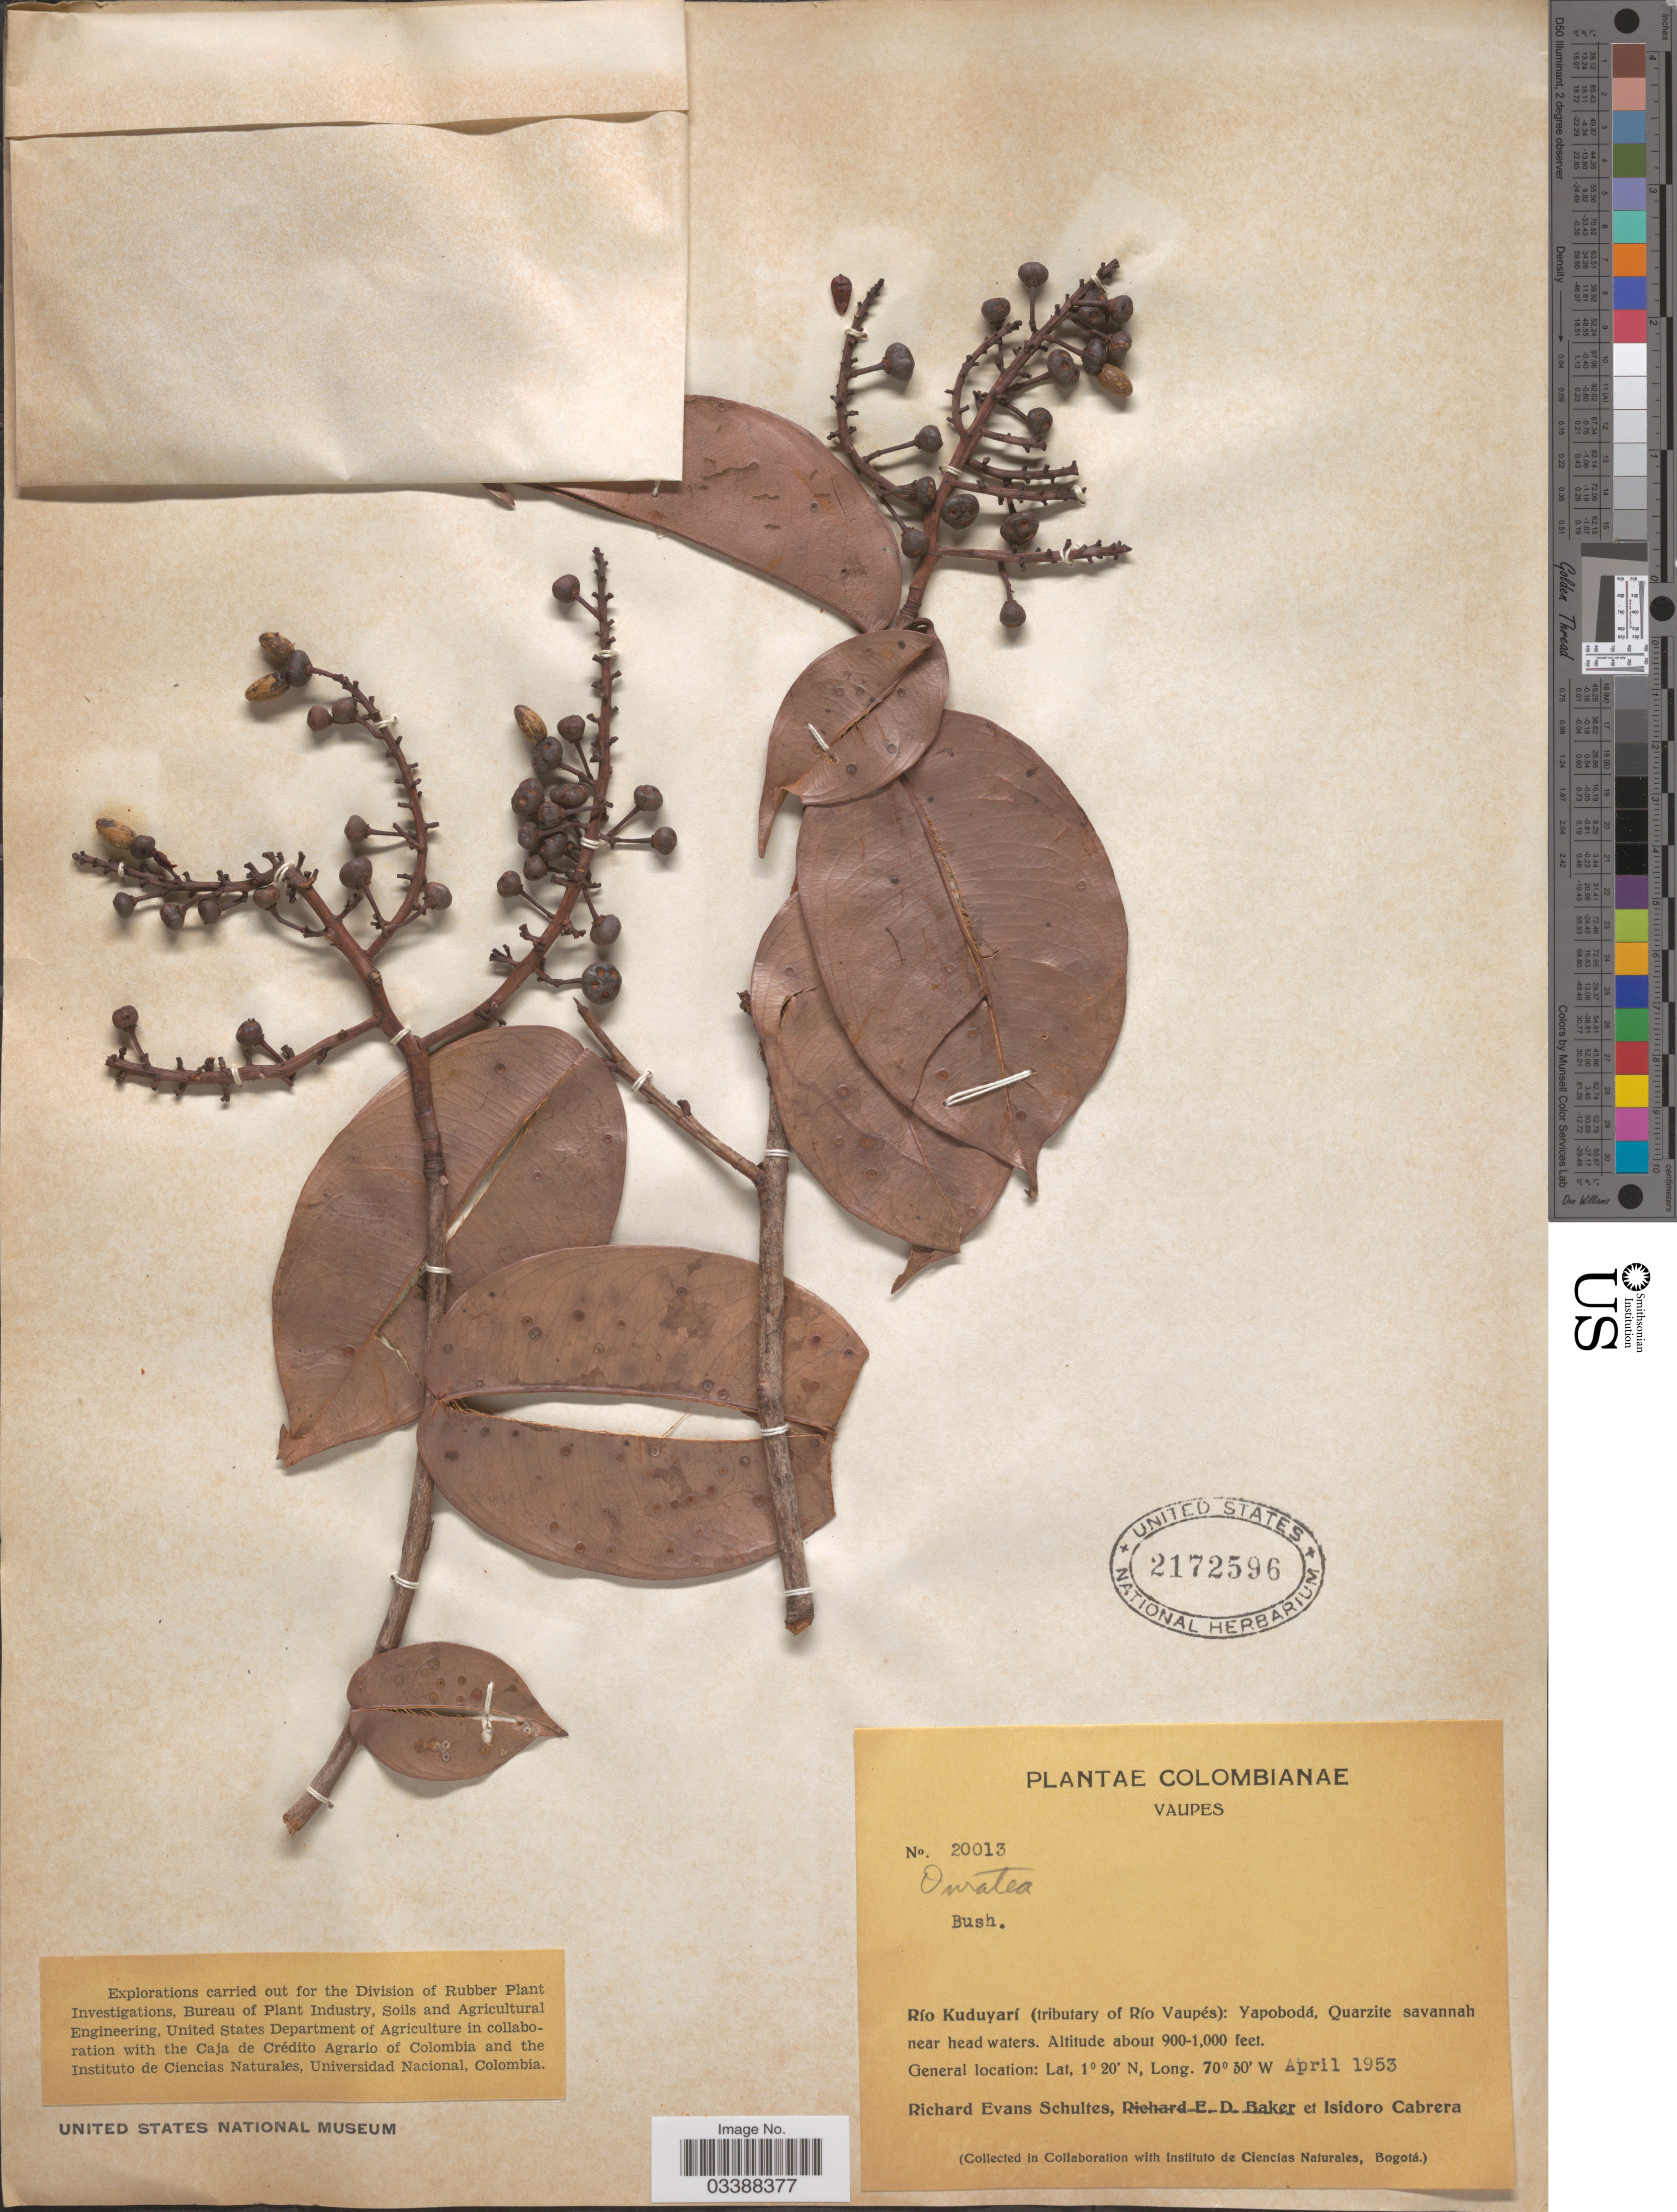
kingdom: Plantae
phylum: Tracheophyta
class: Magnoliopsida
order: Malpighiales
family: Ochnaceae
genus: Ouratea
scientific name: Ouratea sp.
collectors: R. E. Schultes & I. Cabrera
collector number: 20013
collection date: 1953-04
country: Colombia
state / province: Vaupés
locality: Río Kuduyarí (tributary of Río Vaupés): Yapobodá, Quartzite savannah near head waters.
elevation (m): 274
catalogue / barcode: US 2172596